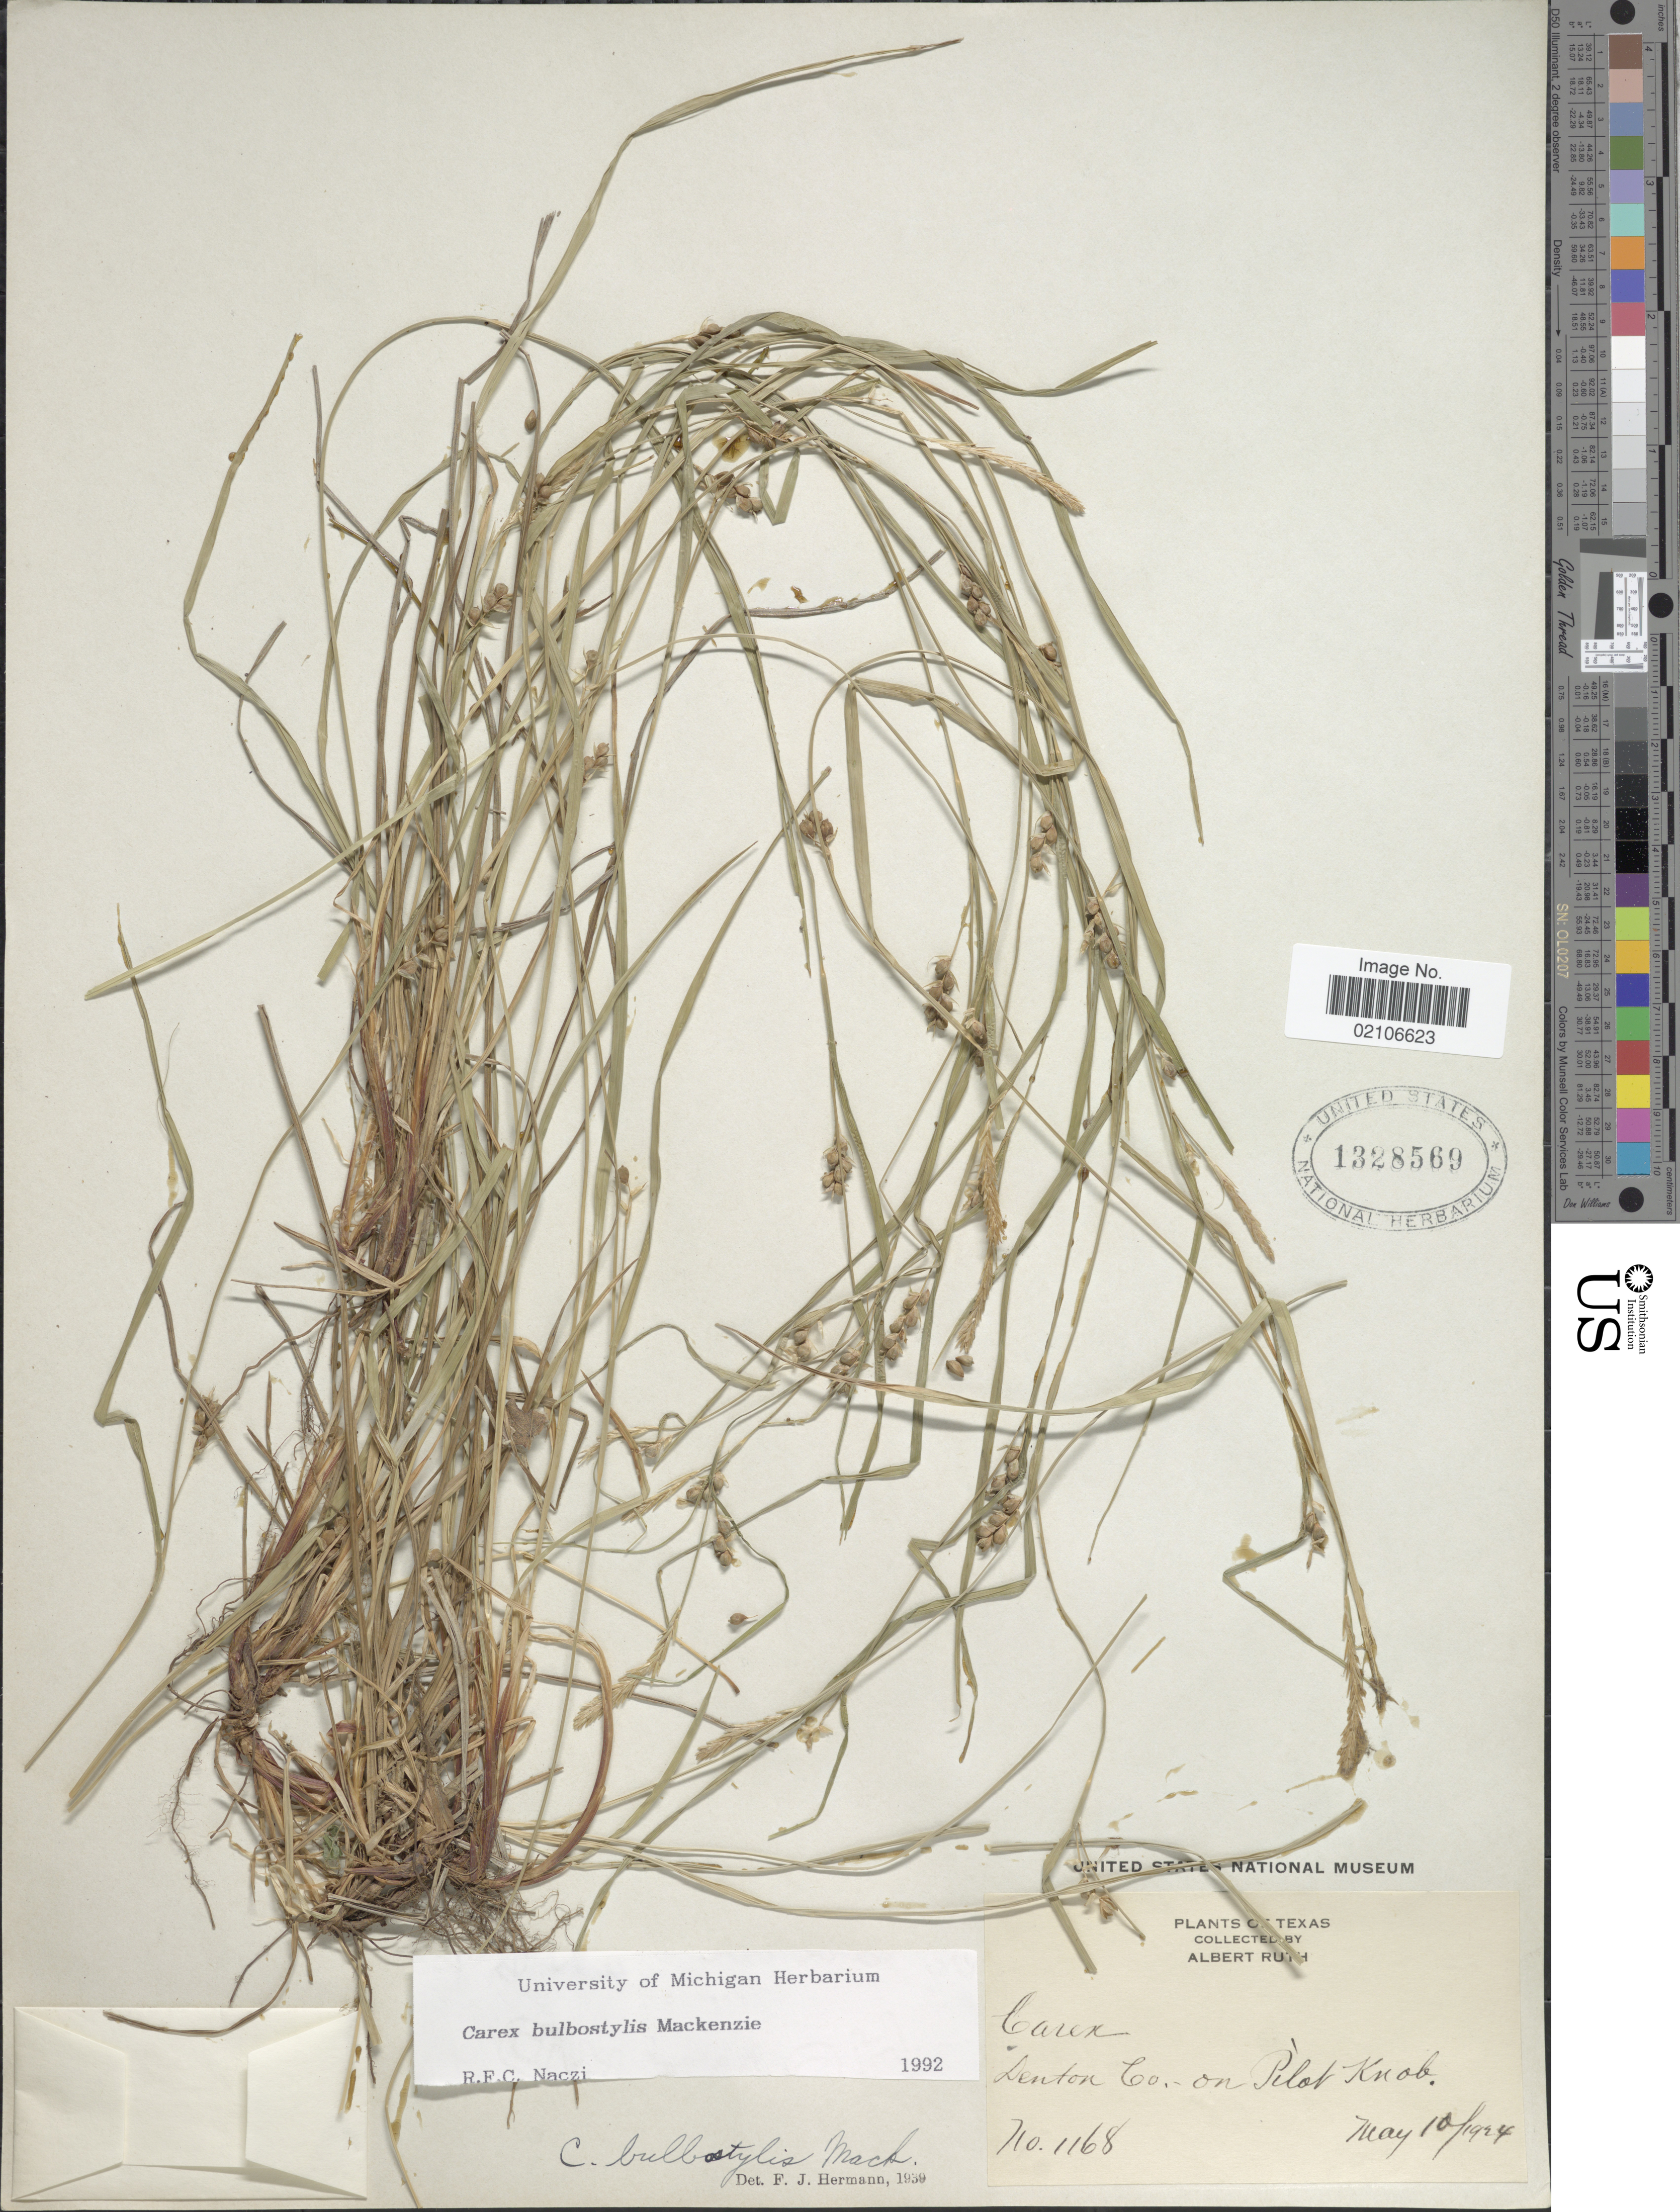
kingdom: Plantae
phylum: Tracheophyta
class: Liliopsida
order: Poales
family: Cyperaceae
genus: Carex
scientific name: Carex bulbostylis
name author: Mack.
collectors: A. Ruth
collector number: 1168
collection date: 1924-05-10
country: United States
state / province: Texas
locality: Denton Co.- on Pilot Knob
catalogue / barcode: US 1328569